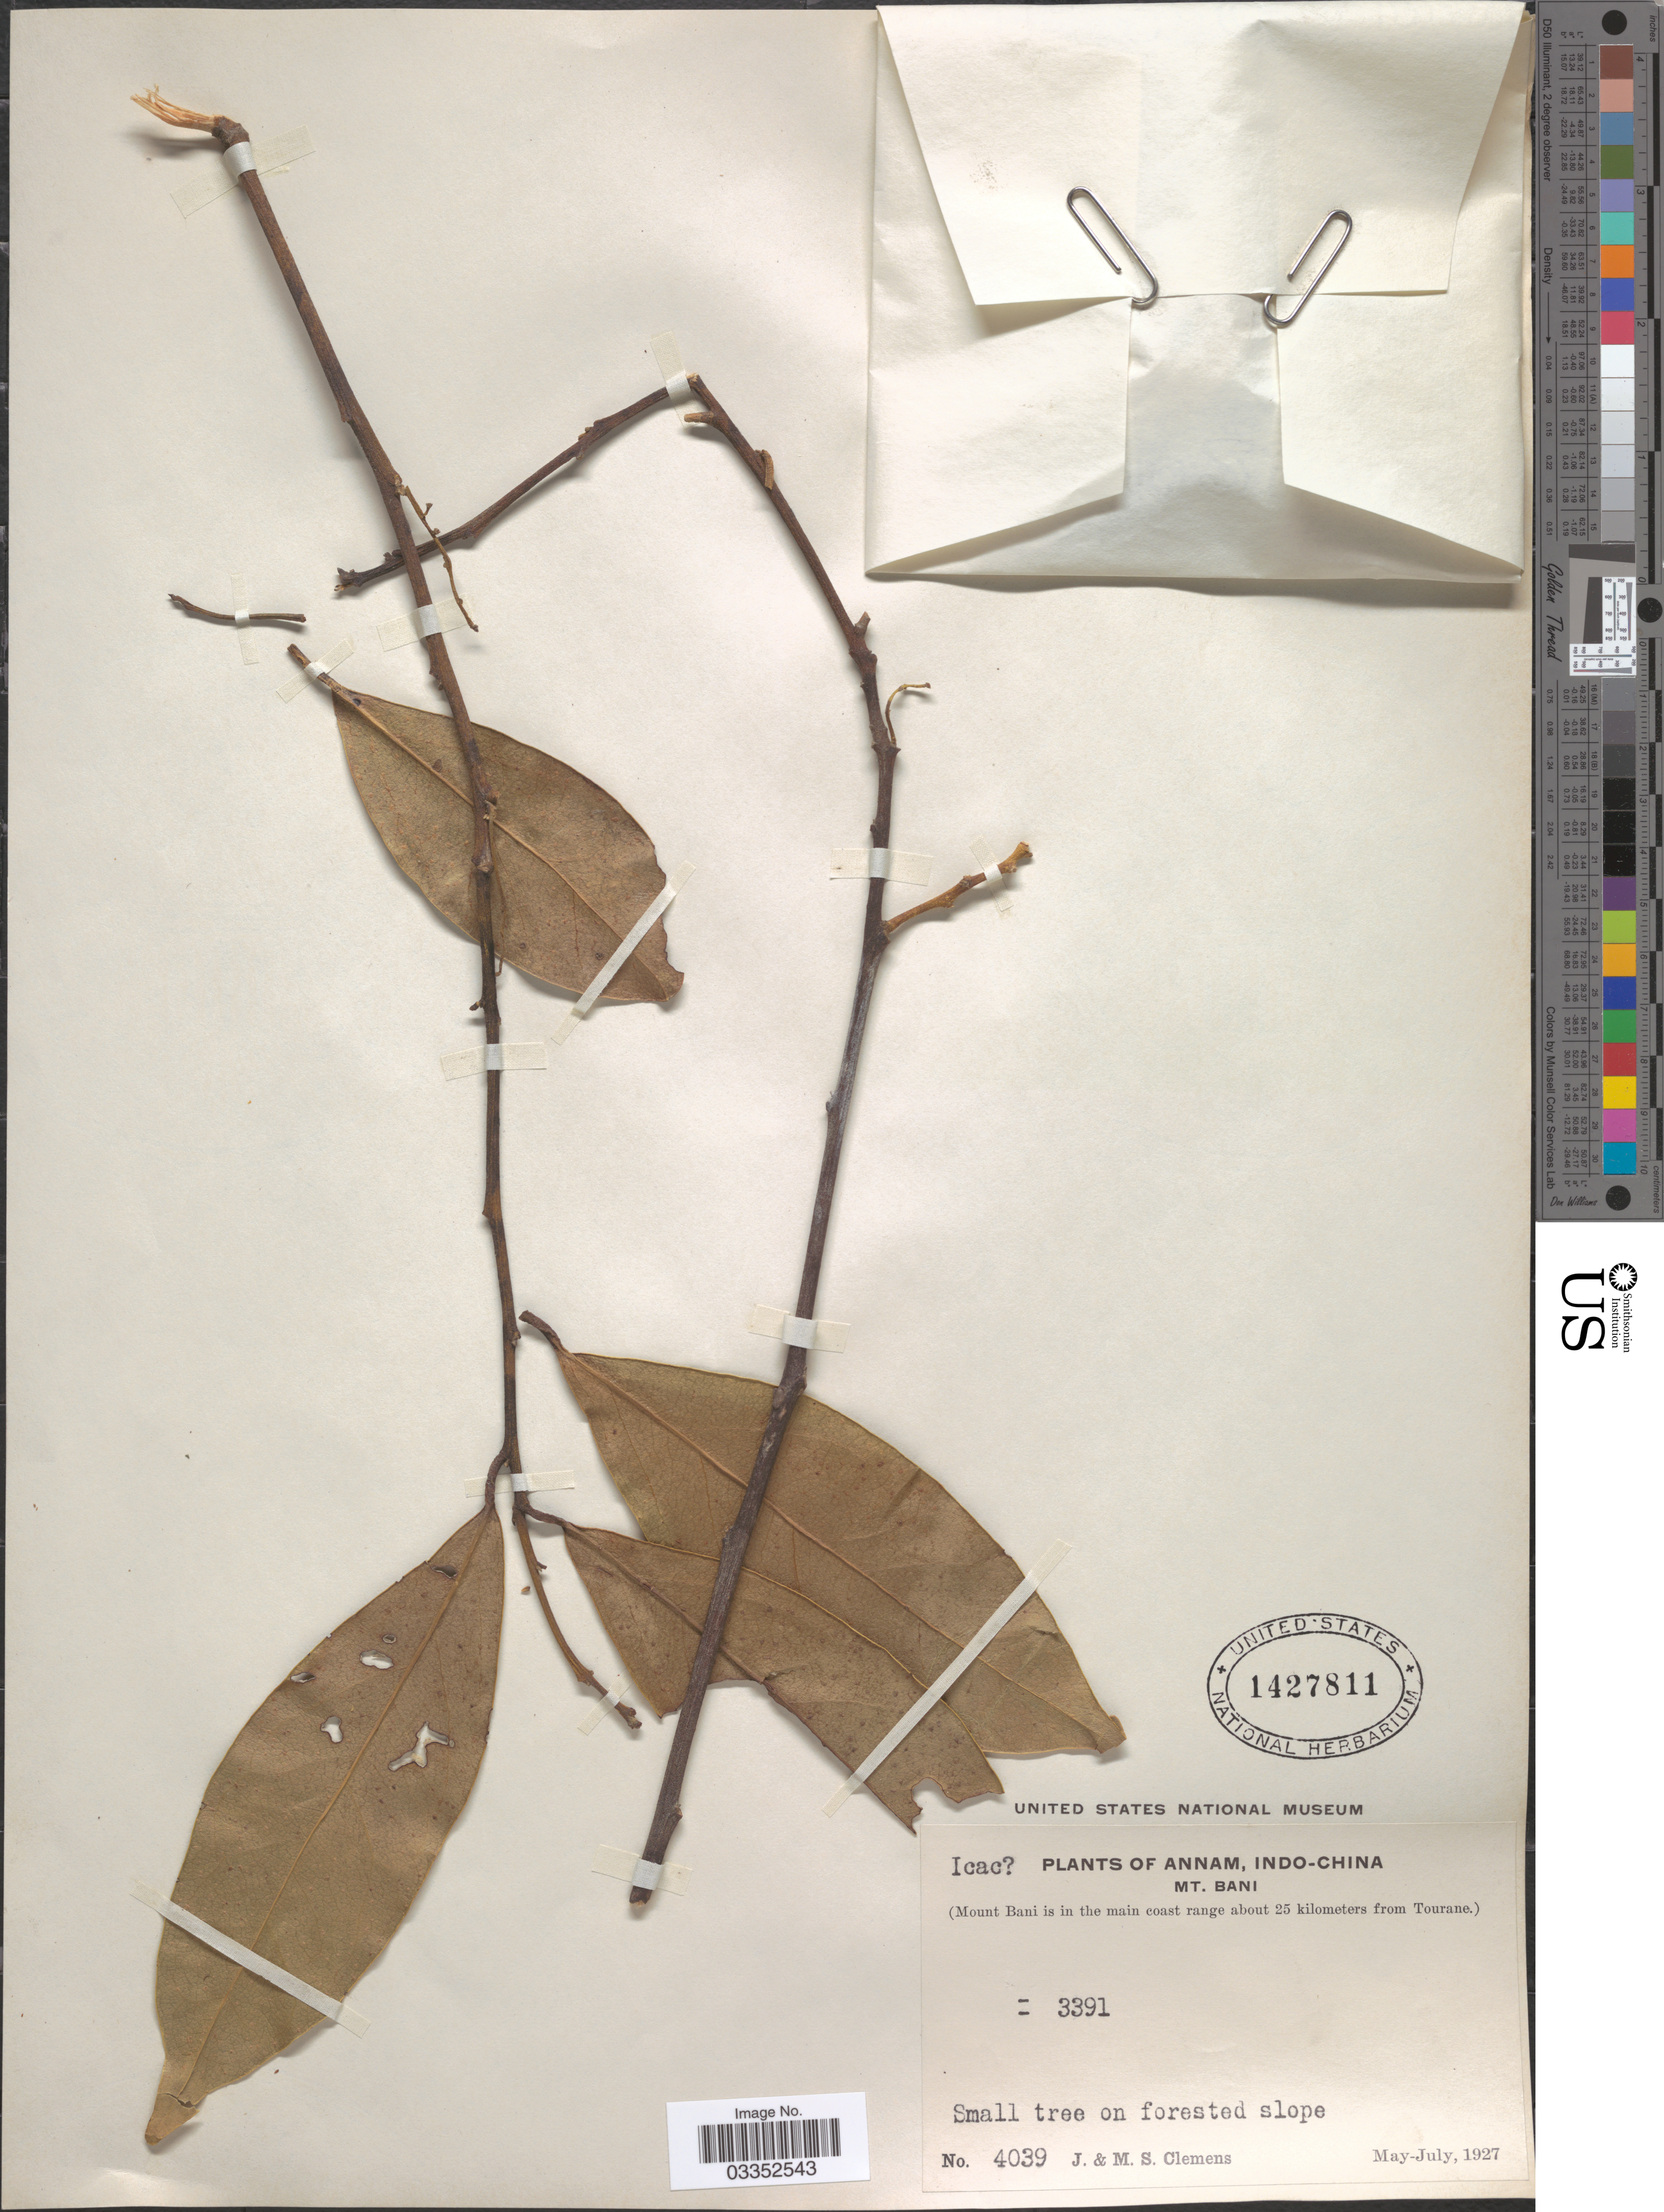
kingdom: Plantae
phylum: Tracheophyta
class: Magnoliopsida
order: Aquifoliales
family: Aquifoliaceae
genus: Ilex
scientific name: Ilex sp.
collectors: J. Clemens & M. S. Clemens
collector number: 4039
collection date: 1927-05/1927-07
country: Vietnam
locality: Annam, Indo-China, Mt. Bani (Mount Bani is in the main coast range about 25 kilometers from Tourane.).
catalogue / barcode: US 1427811